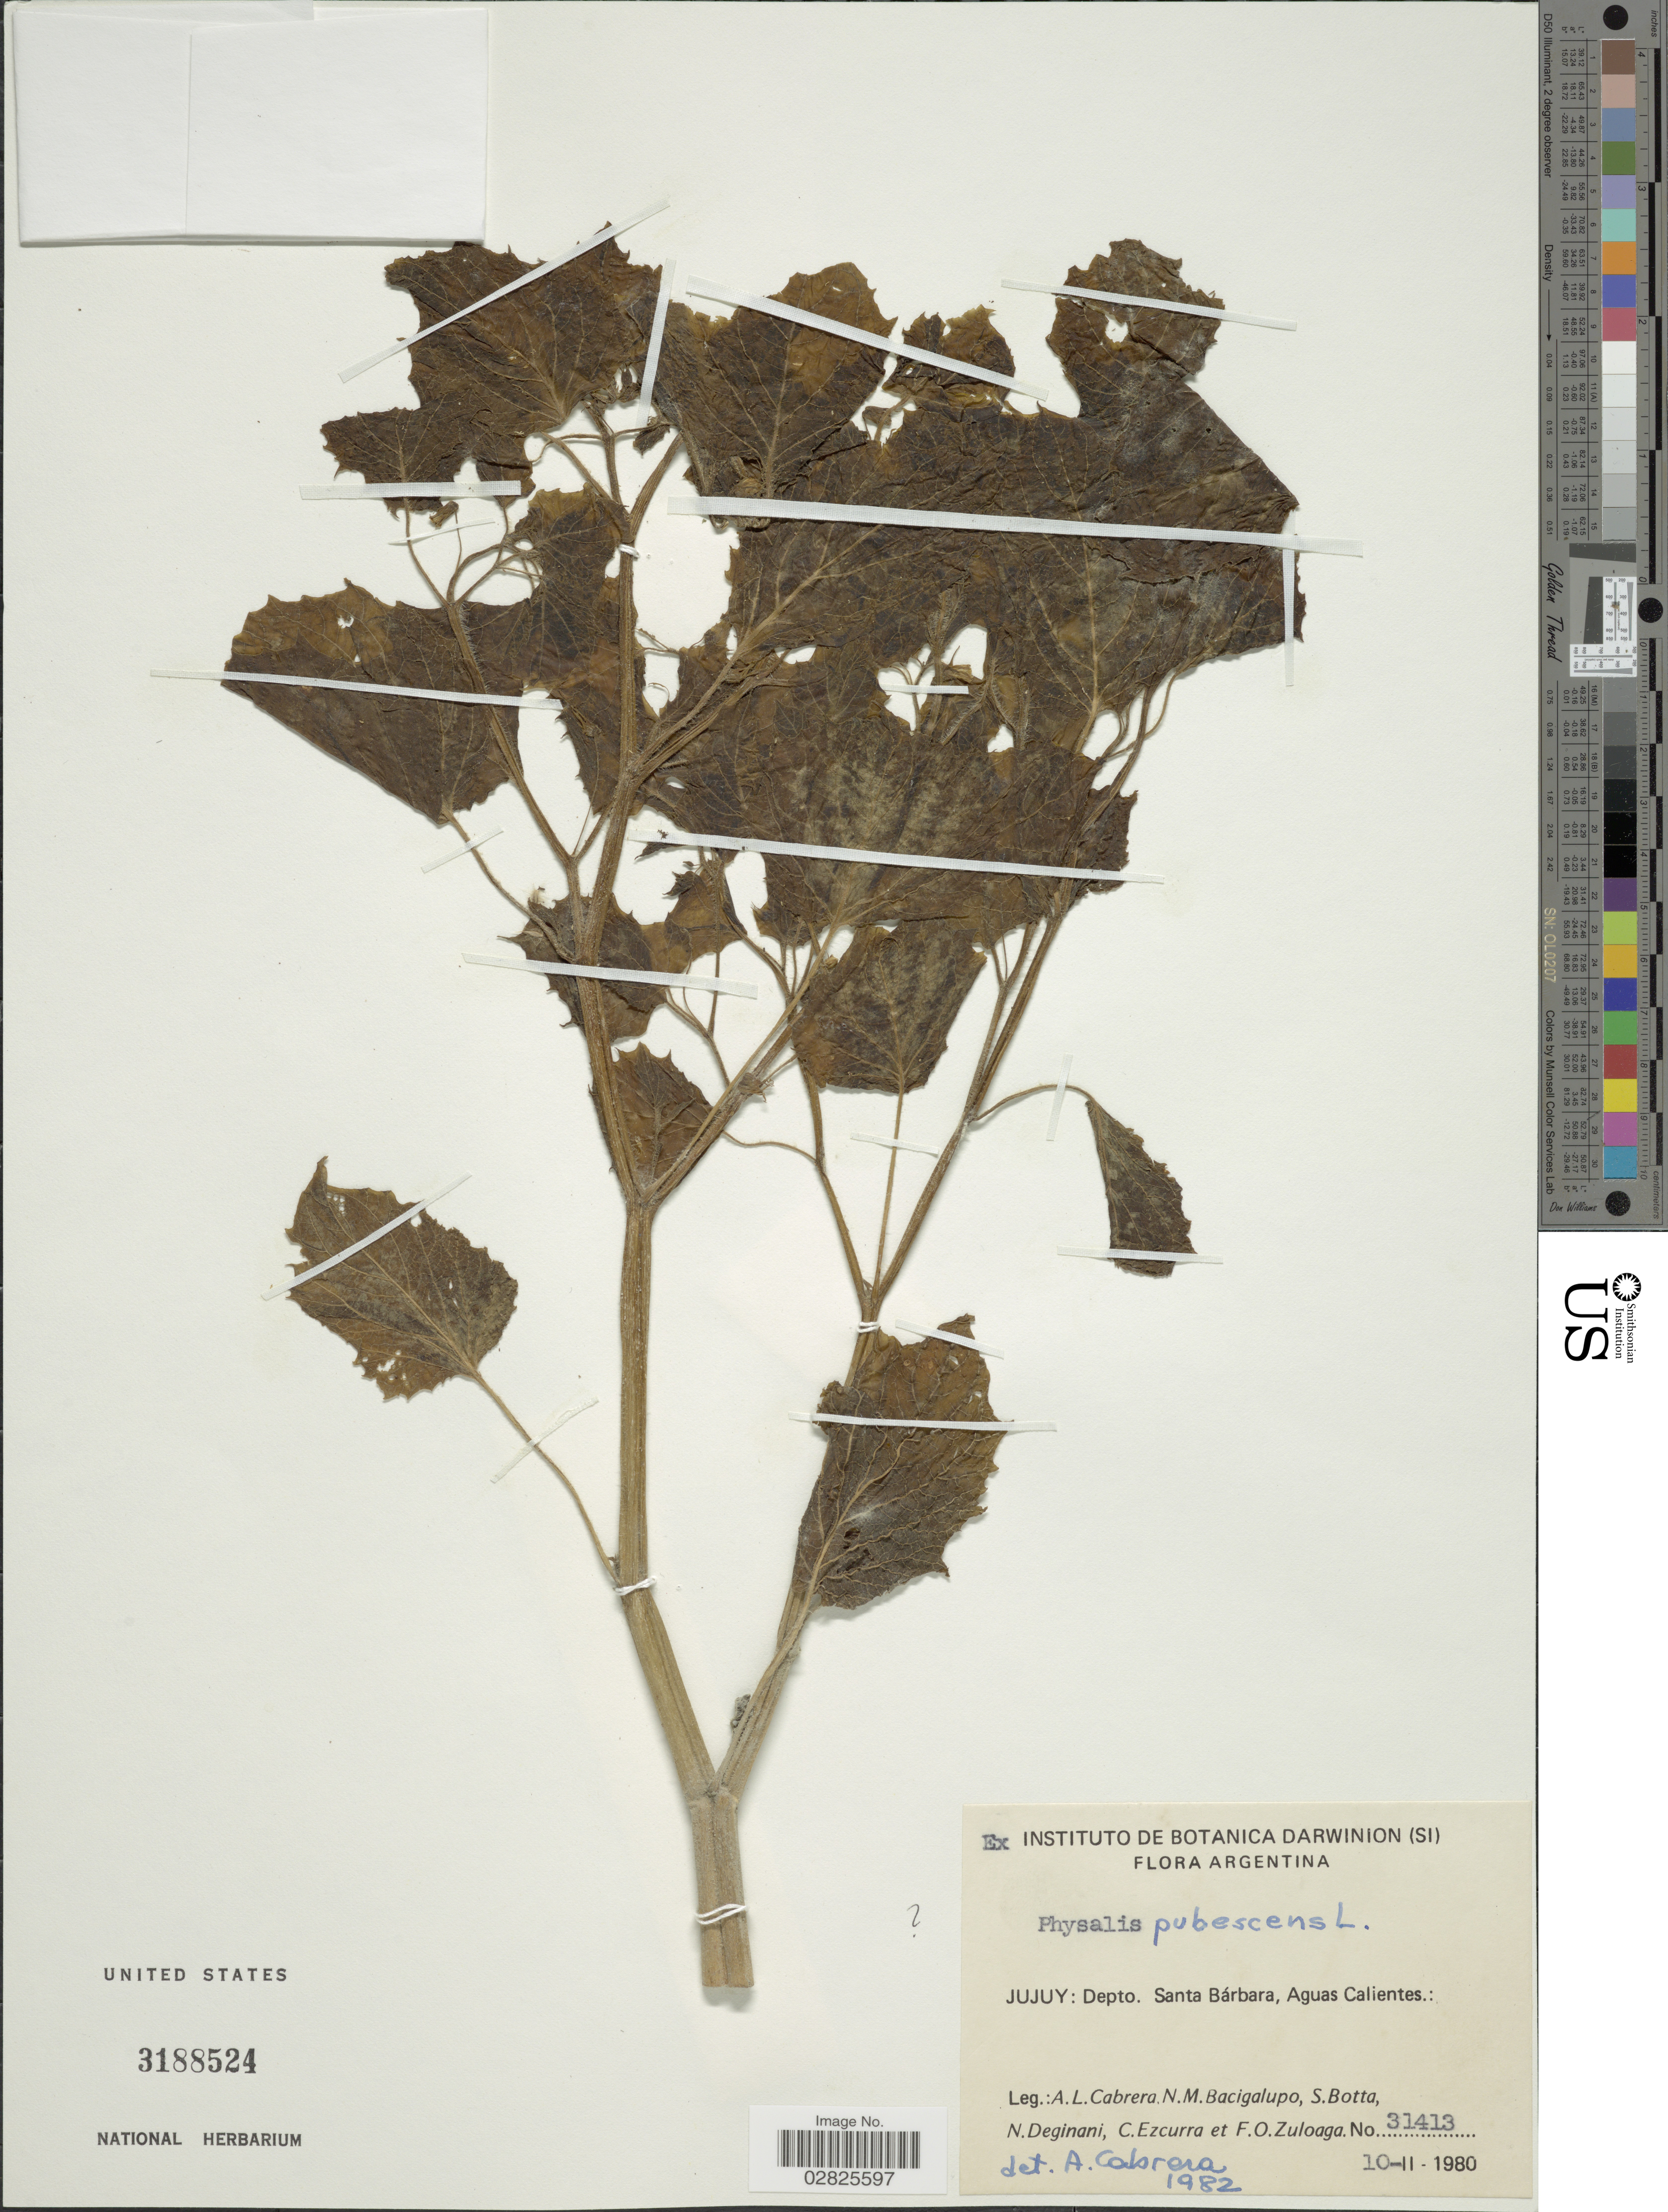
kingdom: Plantae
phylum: Tracheophyta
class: Magnoliopsida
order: Solanales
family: Solanaceae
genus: Physalis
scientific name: Physalis pubescens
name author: L.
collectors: A. L. Cabrera, N. M. Bacigalupo, S. Botta, N. Deginani & et al.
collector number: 31413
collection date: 1980-11-10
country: Argentina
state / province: Jujuy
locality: Depto. Santa Bárbara, Aguas Calientes.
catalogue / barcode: US 3188524